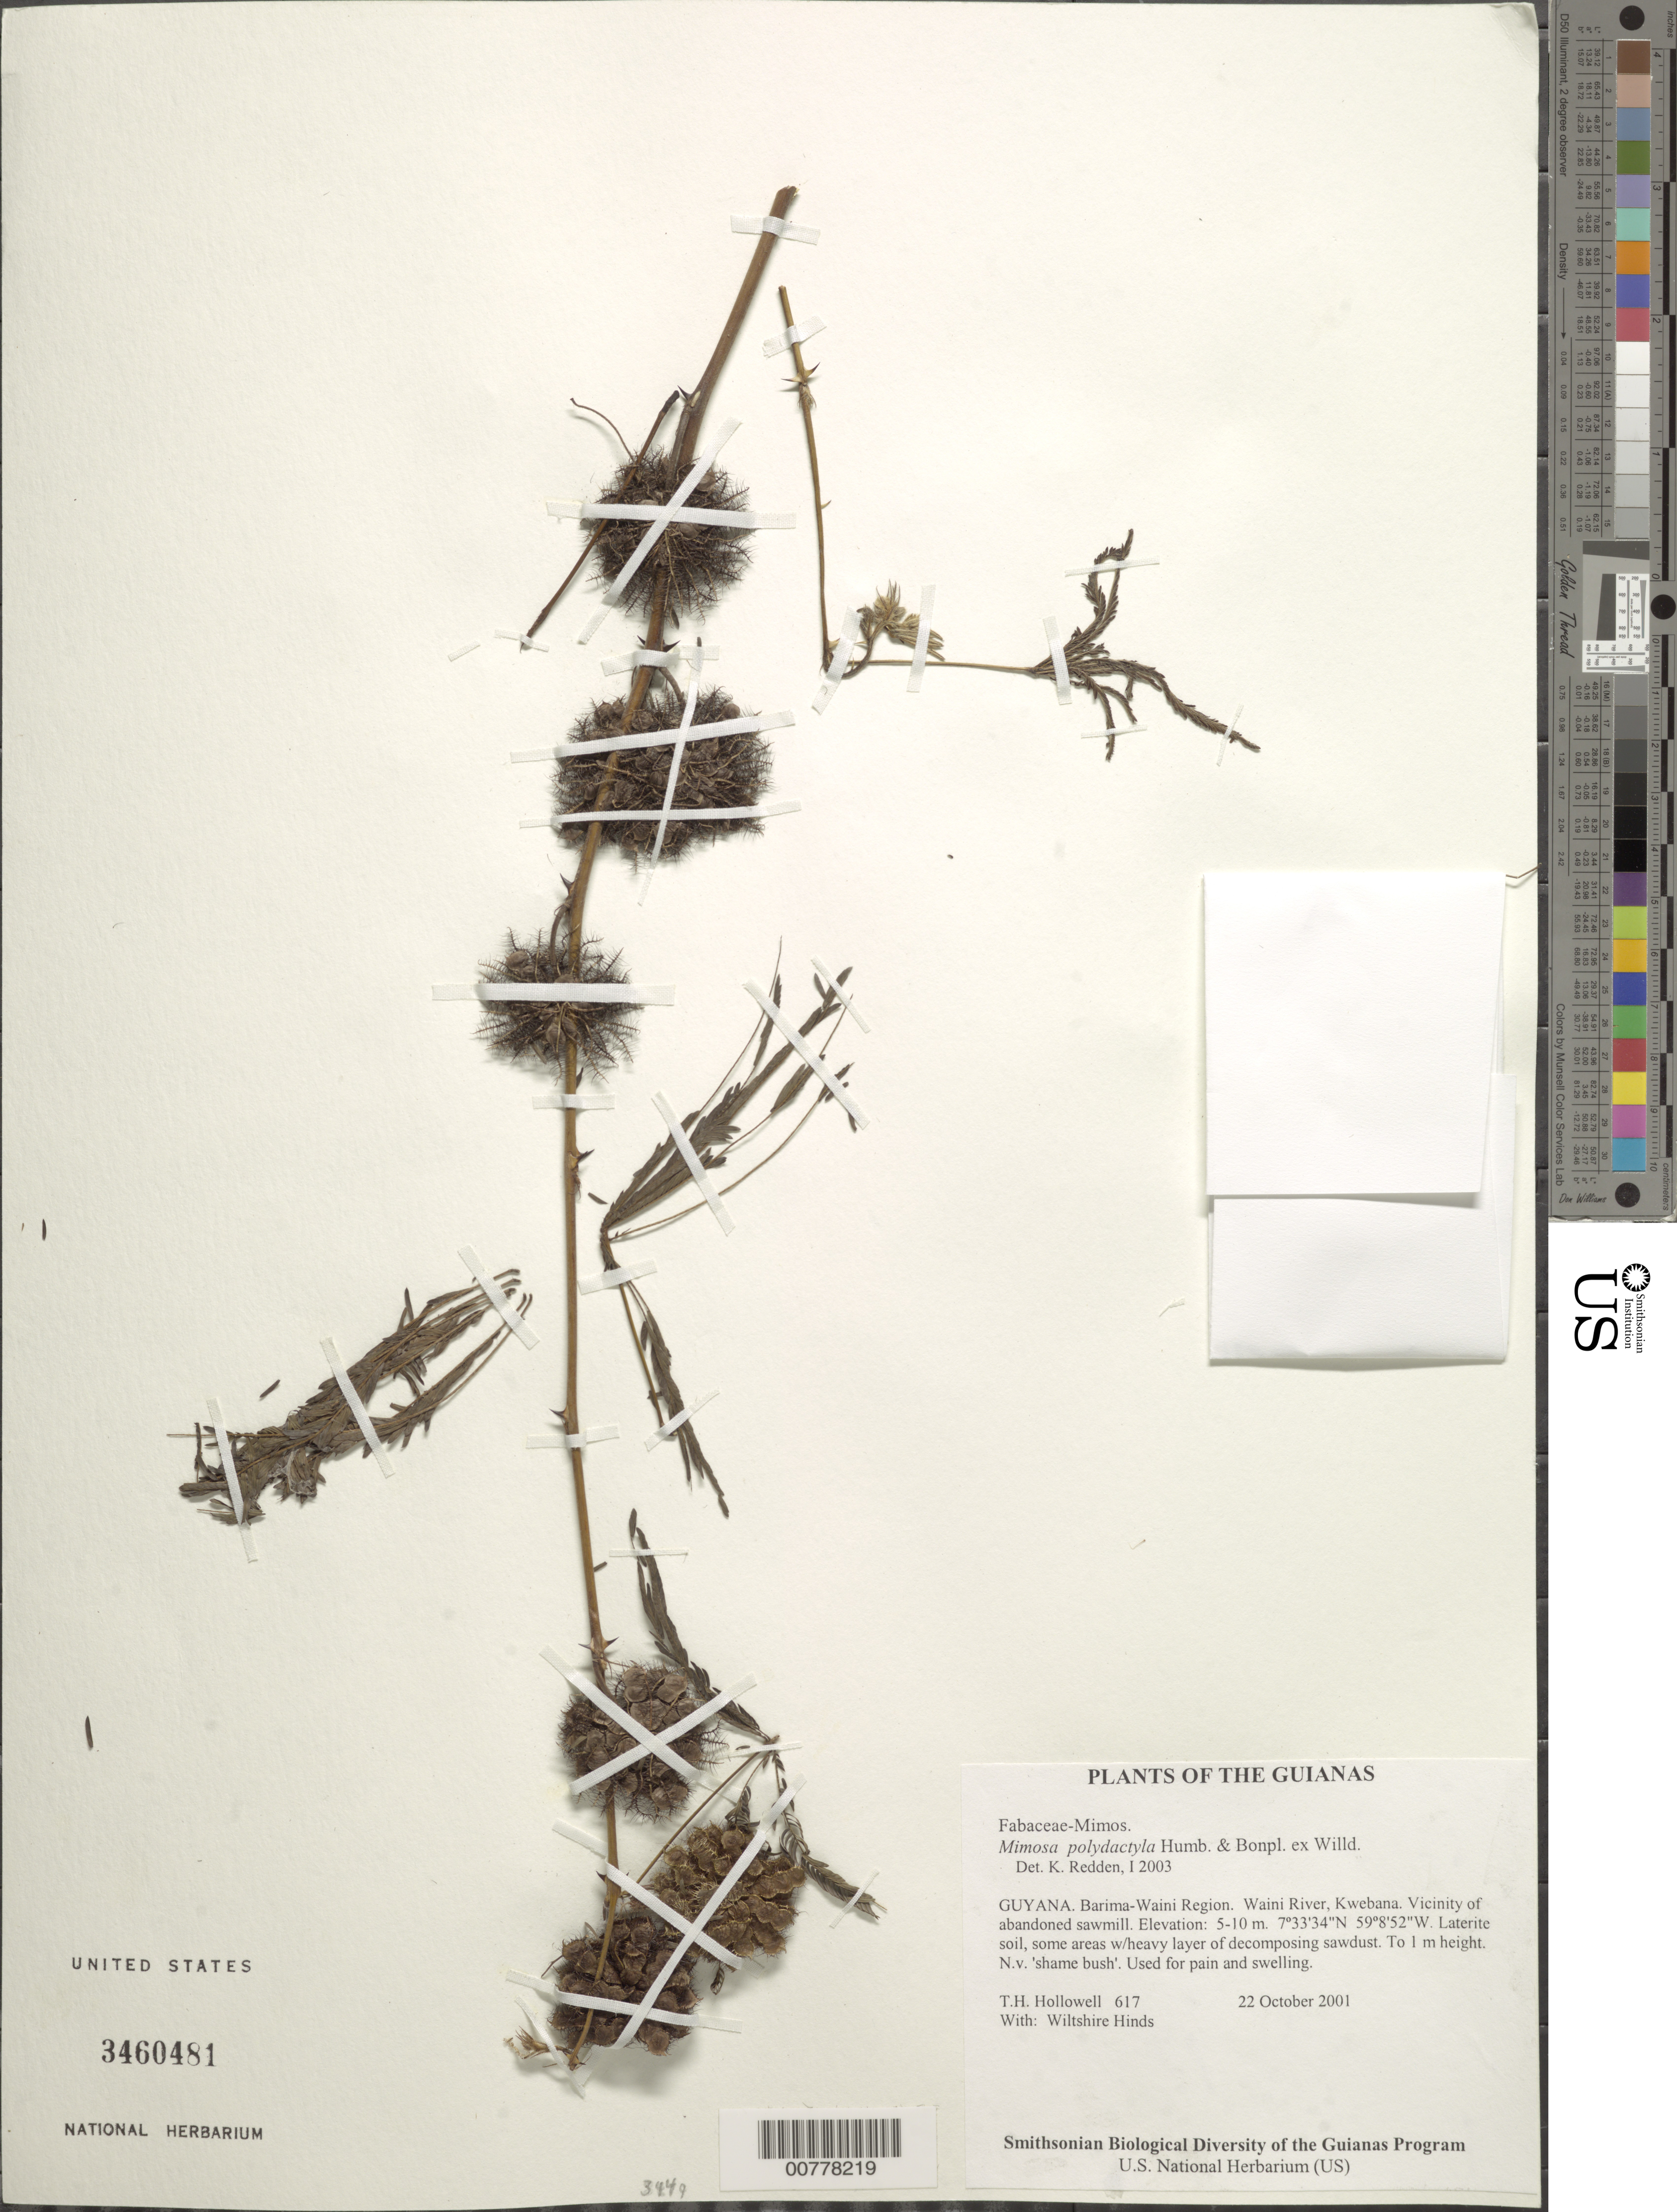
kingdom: Plantae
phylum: Tracheophyta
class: Magnoliopsida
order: Fabales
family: Fabaceae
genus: Mimosa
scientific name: Mimosa polydactyla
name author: Humb. & Bonpl. ex Willd.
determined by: Redden, K. M.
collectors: T. Hollowell & W. Hinds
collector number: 617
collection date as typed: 22 October 2001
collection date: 2001-10-22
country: Guyana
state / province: Barima-Waini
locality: Waini River, Kwebana. Vicinity of abandoned sawmill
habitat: Laterite soil, some areas w/heavy layer of decomposing sawdust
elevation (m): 5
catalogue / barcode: US 3460481